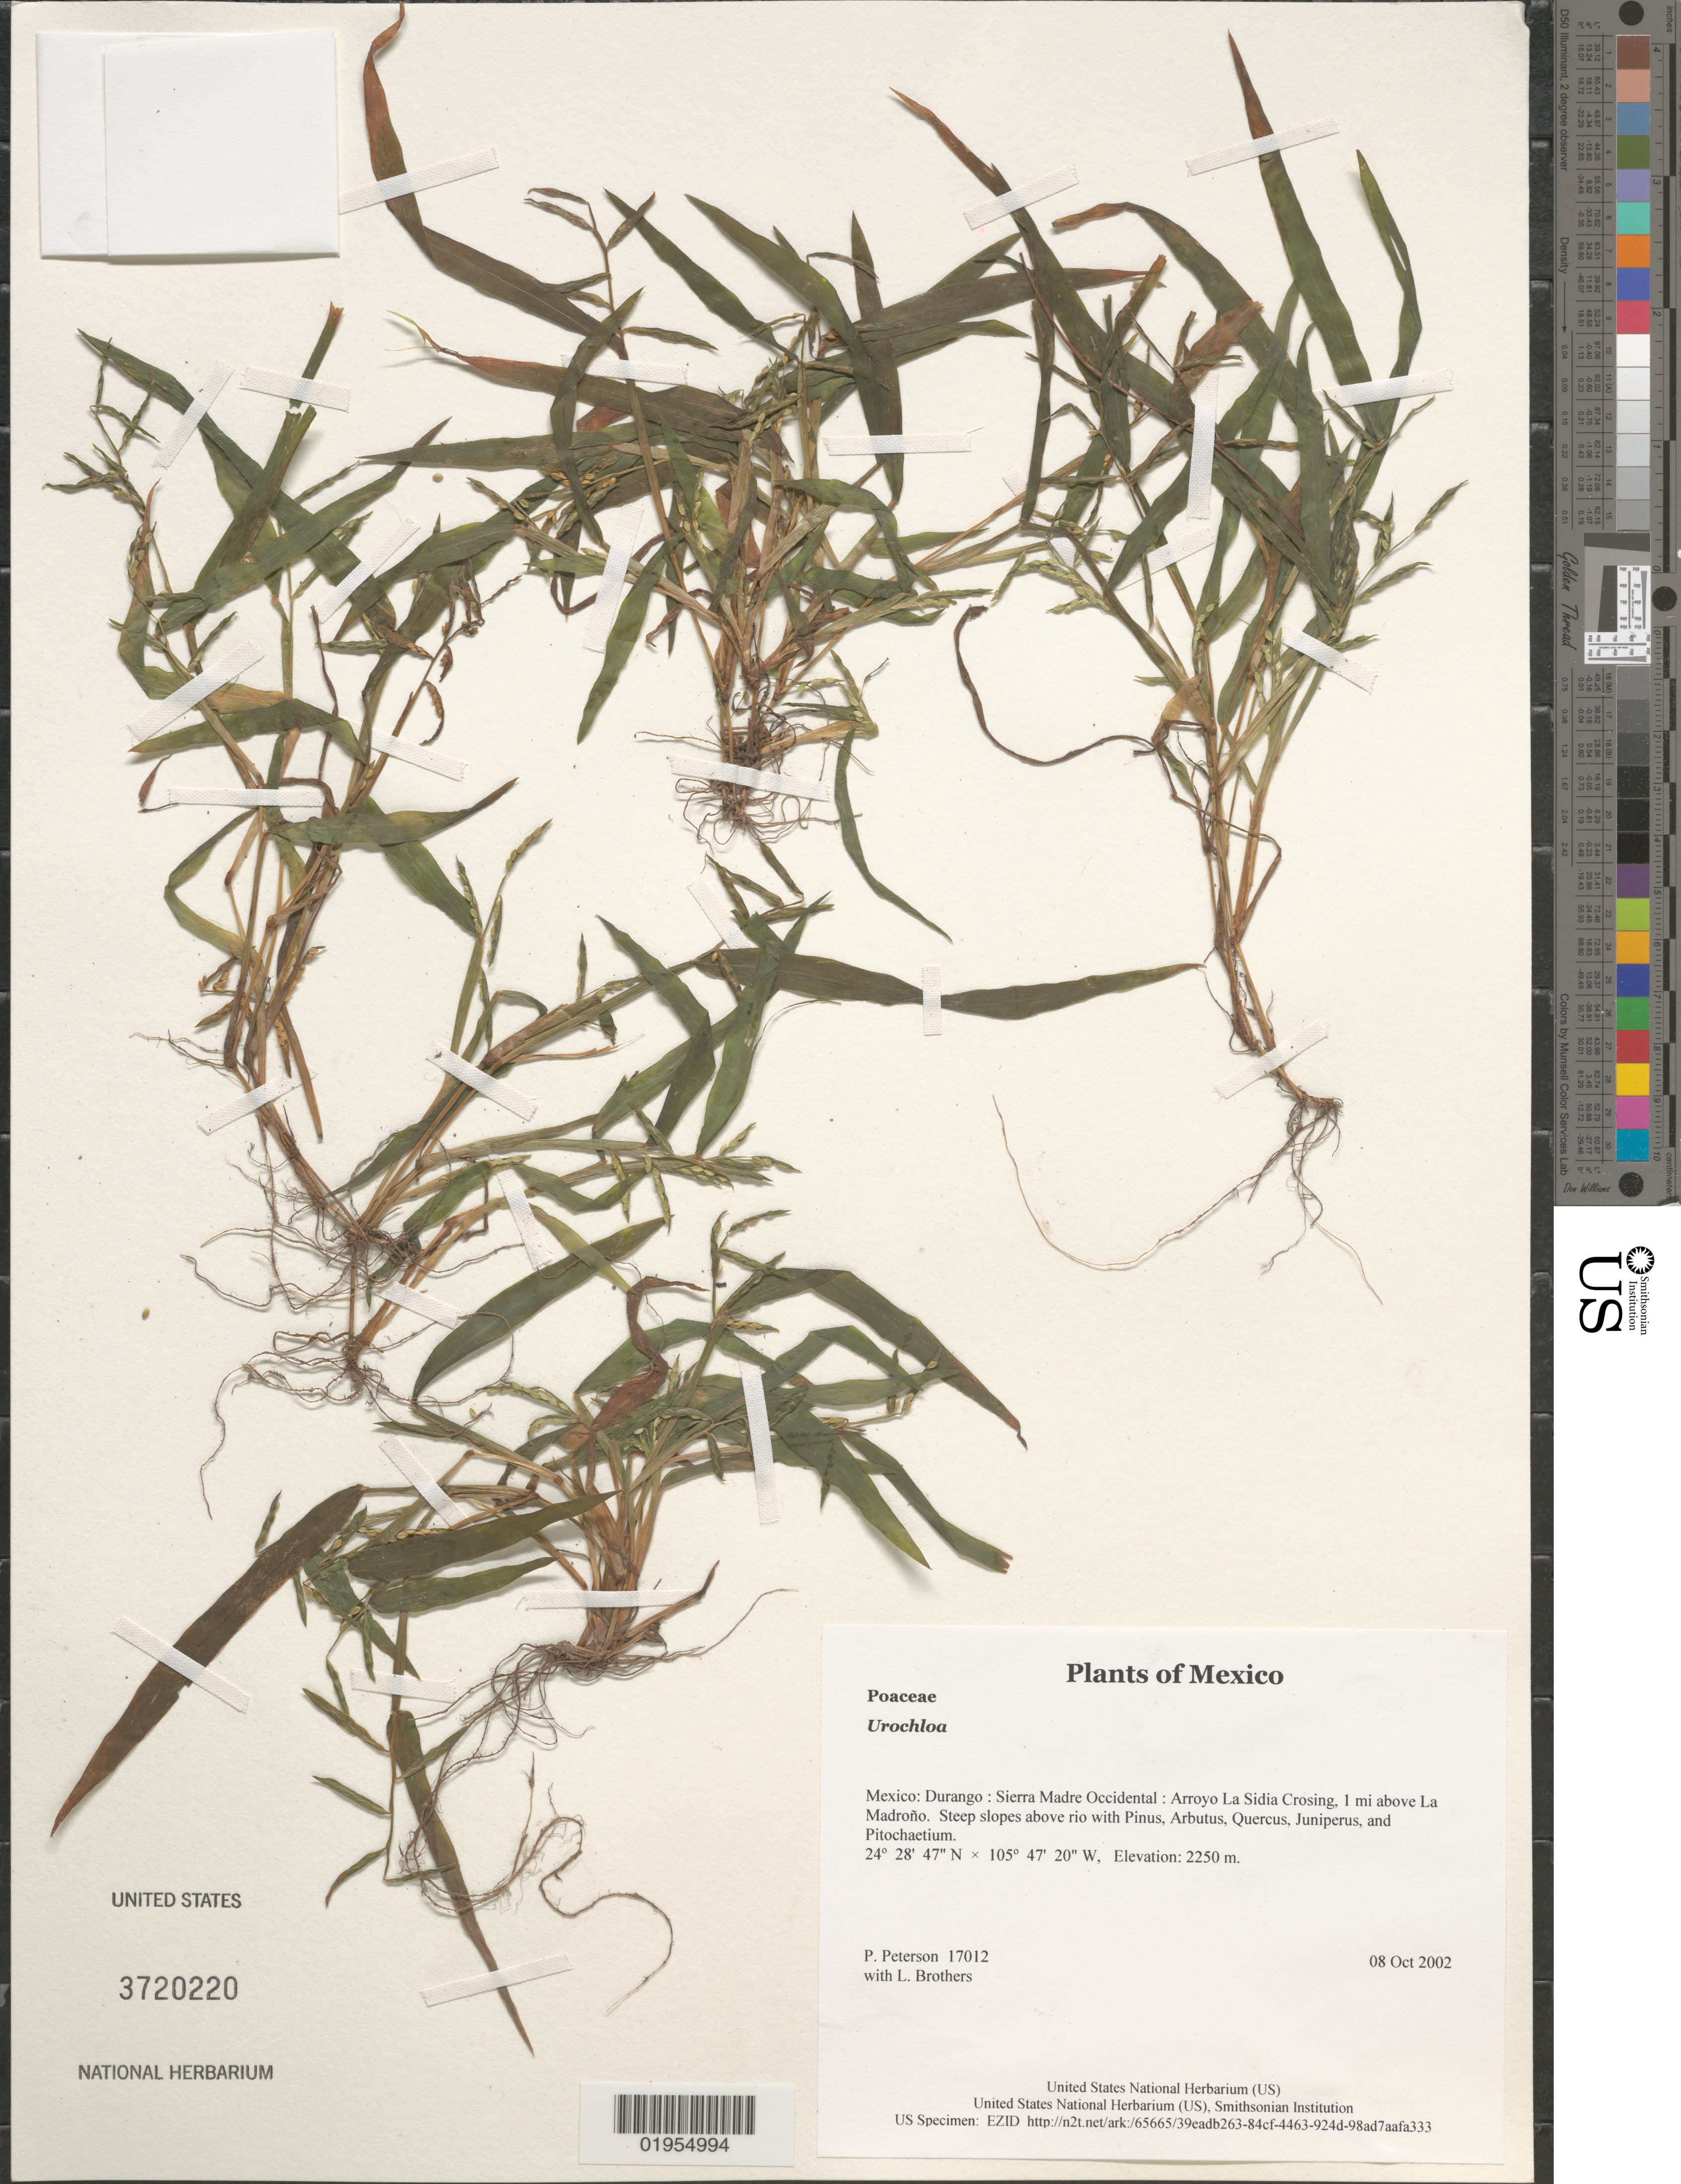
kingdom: Plantae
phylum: Tracheophyta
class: Liliopsida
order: Poales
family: Poaceae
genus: Urochloa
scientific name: Urochloa sp.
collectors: P. M. Peterson & L. E. Brothers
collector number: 17012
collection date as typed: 08 Oct 2002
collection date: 2002-10-08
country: Mexico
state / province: Durango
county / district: Sierra Madre Occidental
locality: Arroyo La Sidia Crosing, 1 mi above La Madroño. Steep slopes above rio with Pinus, Arbutus, Quercus, Juniperus, and Pitochaetium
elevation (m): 2250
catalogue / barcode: US 3720220